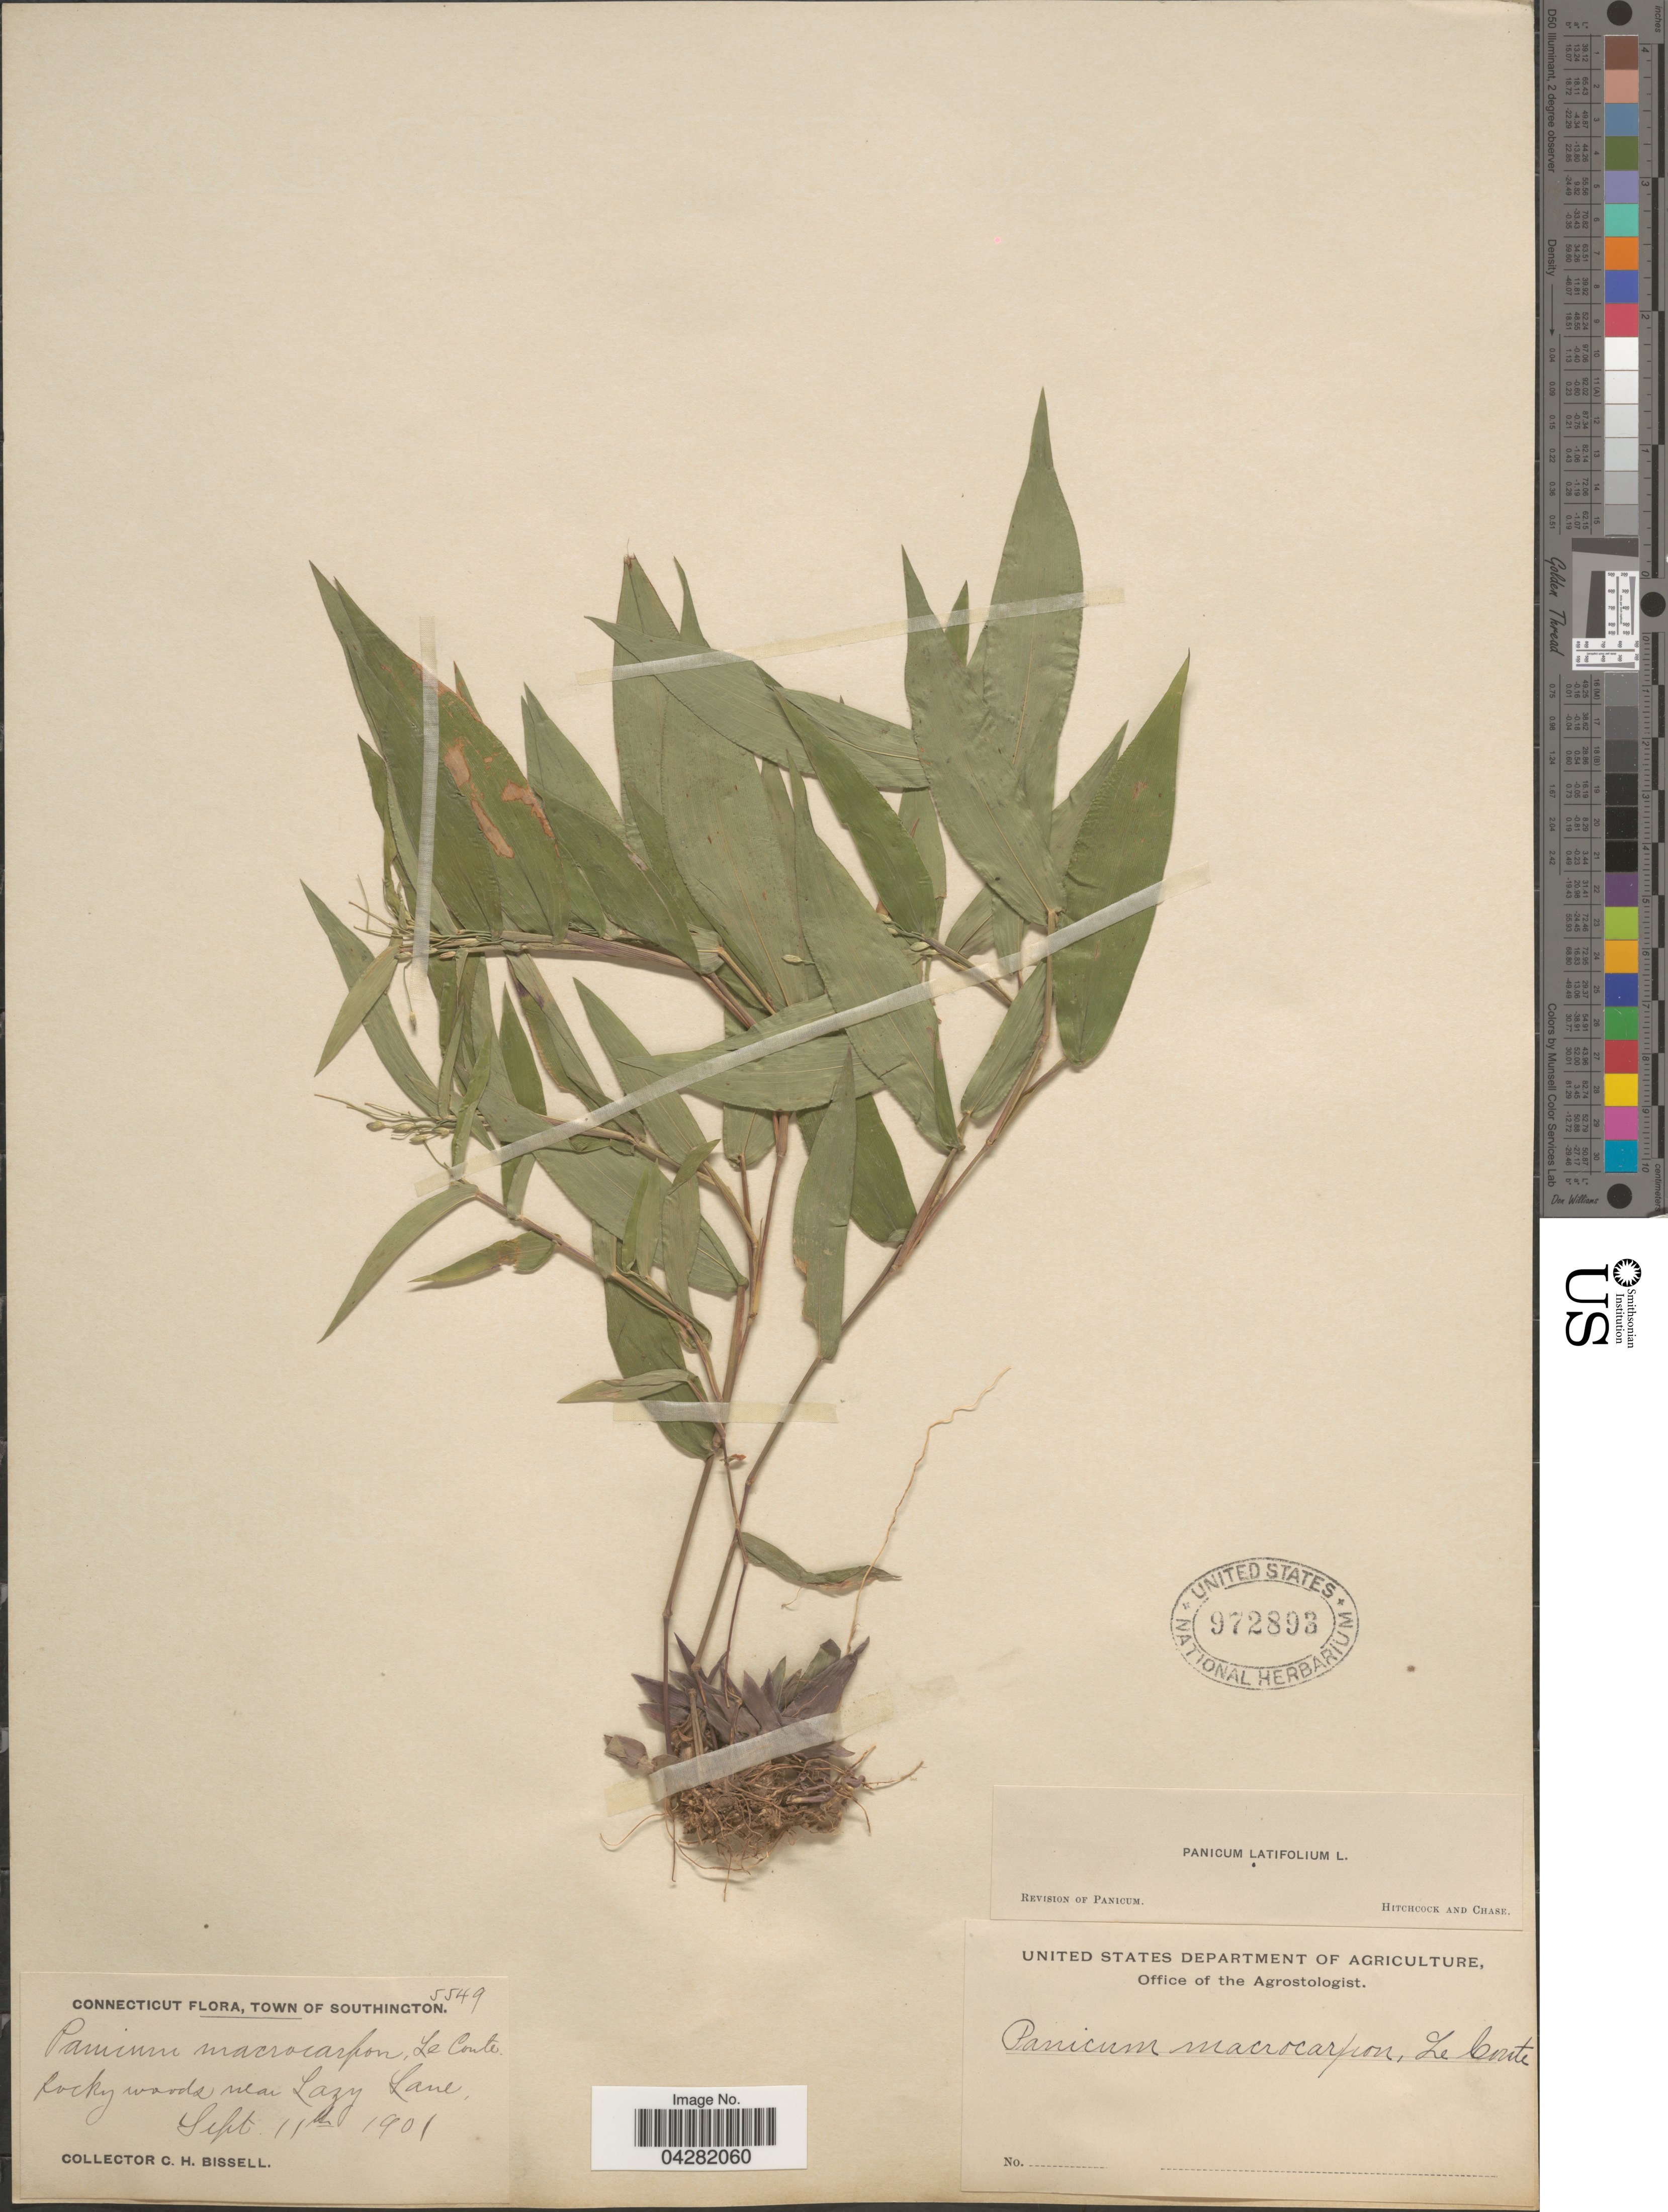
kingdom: Plantae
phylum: Tracheophyta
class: Liliopsida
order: Poales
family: Poaceae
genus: Dichanthelium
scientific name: Dichanthelium latifolium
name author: (L.) Harvill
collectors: C. Bissell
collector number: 5549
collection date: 1901-09-11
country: United States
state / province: Connecticut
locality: Town of Southington. Near Lazy Lane.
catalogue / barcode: US 972893